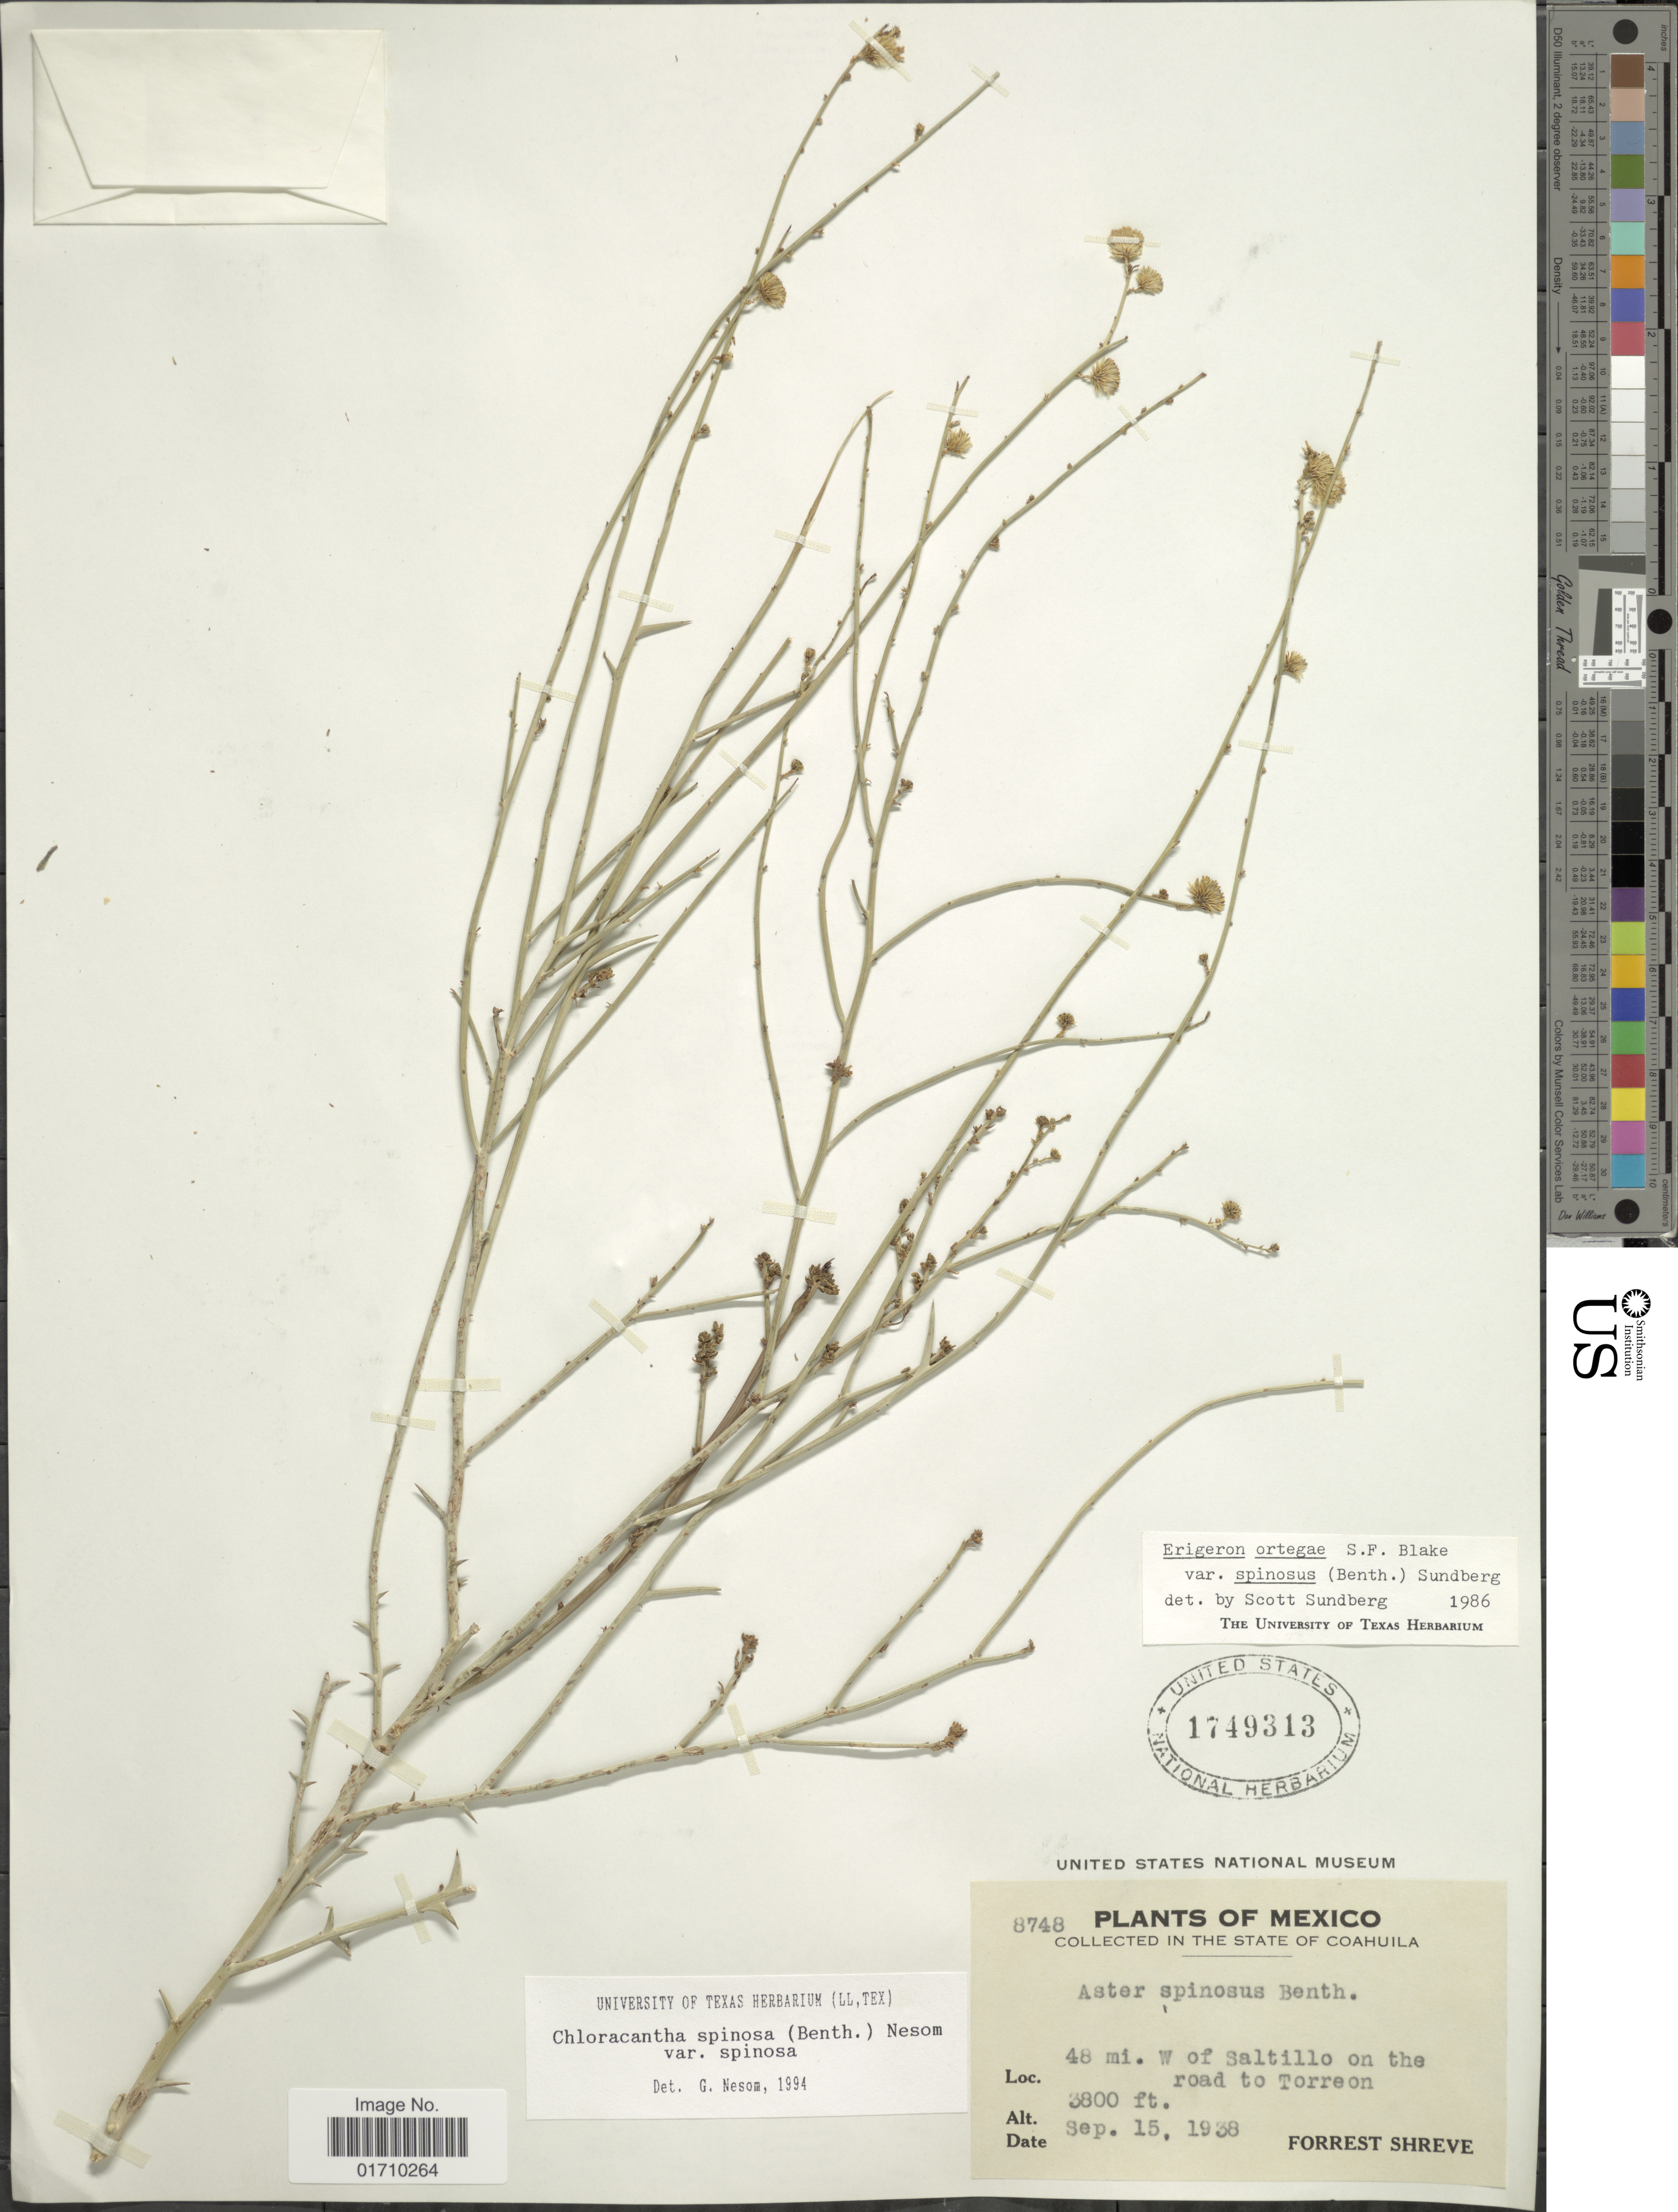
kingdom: Plantae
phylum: Tracheophyta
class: Magnoliopsida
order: Asterales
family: Asteraceae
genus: Chloracantha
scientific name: Chloracantha spinosa var. spinosa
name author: (Benth.) G.L. Nesom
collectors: F. Shreve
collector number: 8748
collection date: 1938-09-15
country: Mexico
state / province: Coahuila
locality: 48 mi. W, of Saltillo on the road to Torreon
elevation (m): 1158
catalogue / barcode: US 1749313